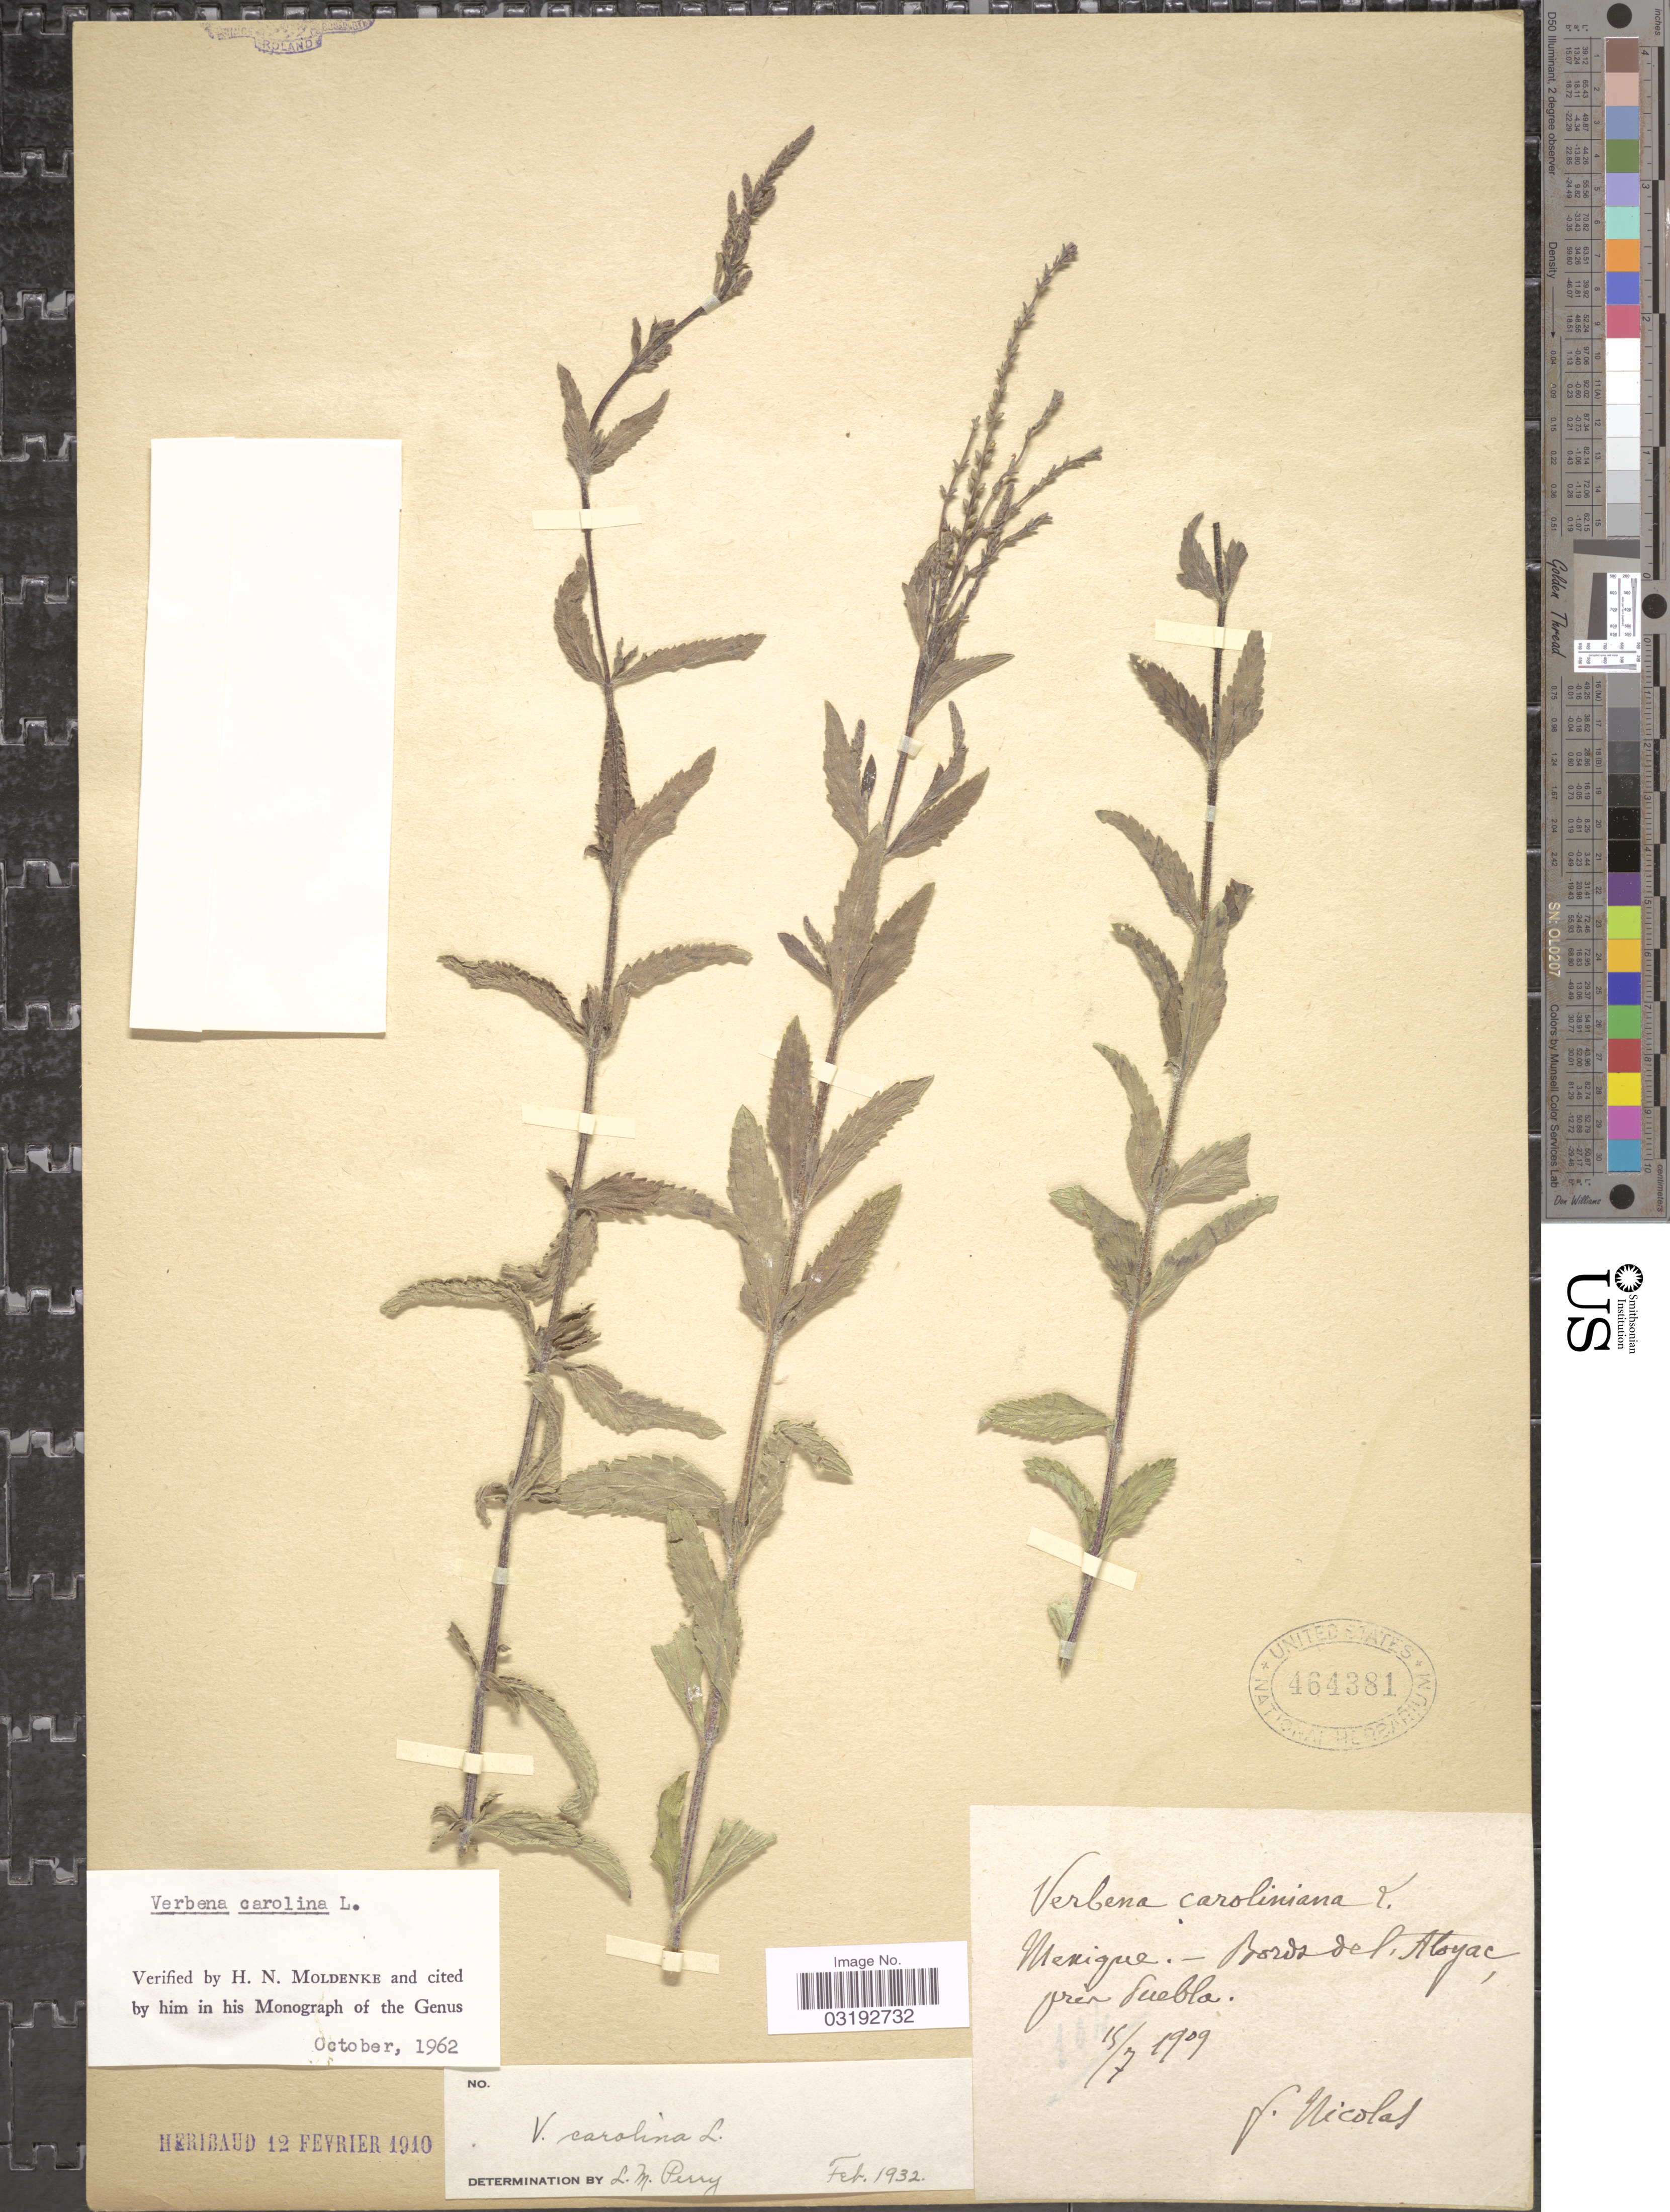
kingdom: Plantae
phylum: Tracheophyta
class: Magnoliopsida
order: Lamiales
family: Verbenaceae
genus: Verbena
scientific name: Verbena carolina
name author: L.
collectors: F. Nicolas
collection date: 1909-07-15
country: Mexico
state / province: Puebla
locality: Bords del Atoyac, prés Puebla.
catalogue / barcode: US 464381